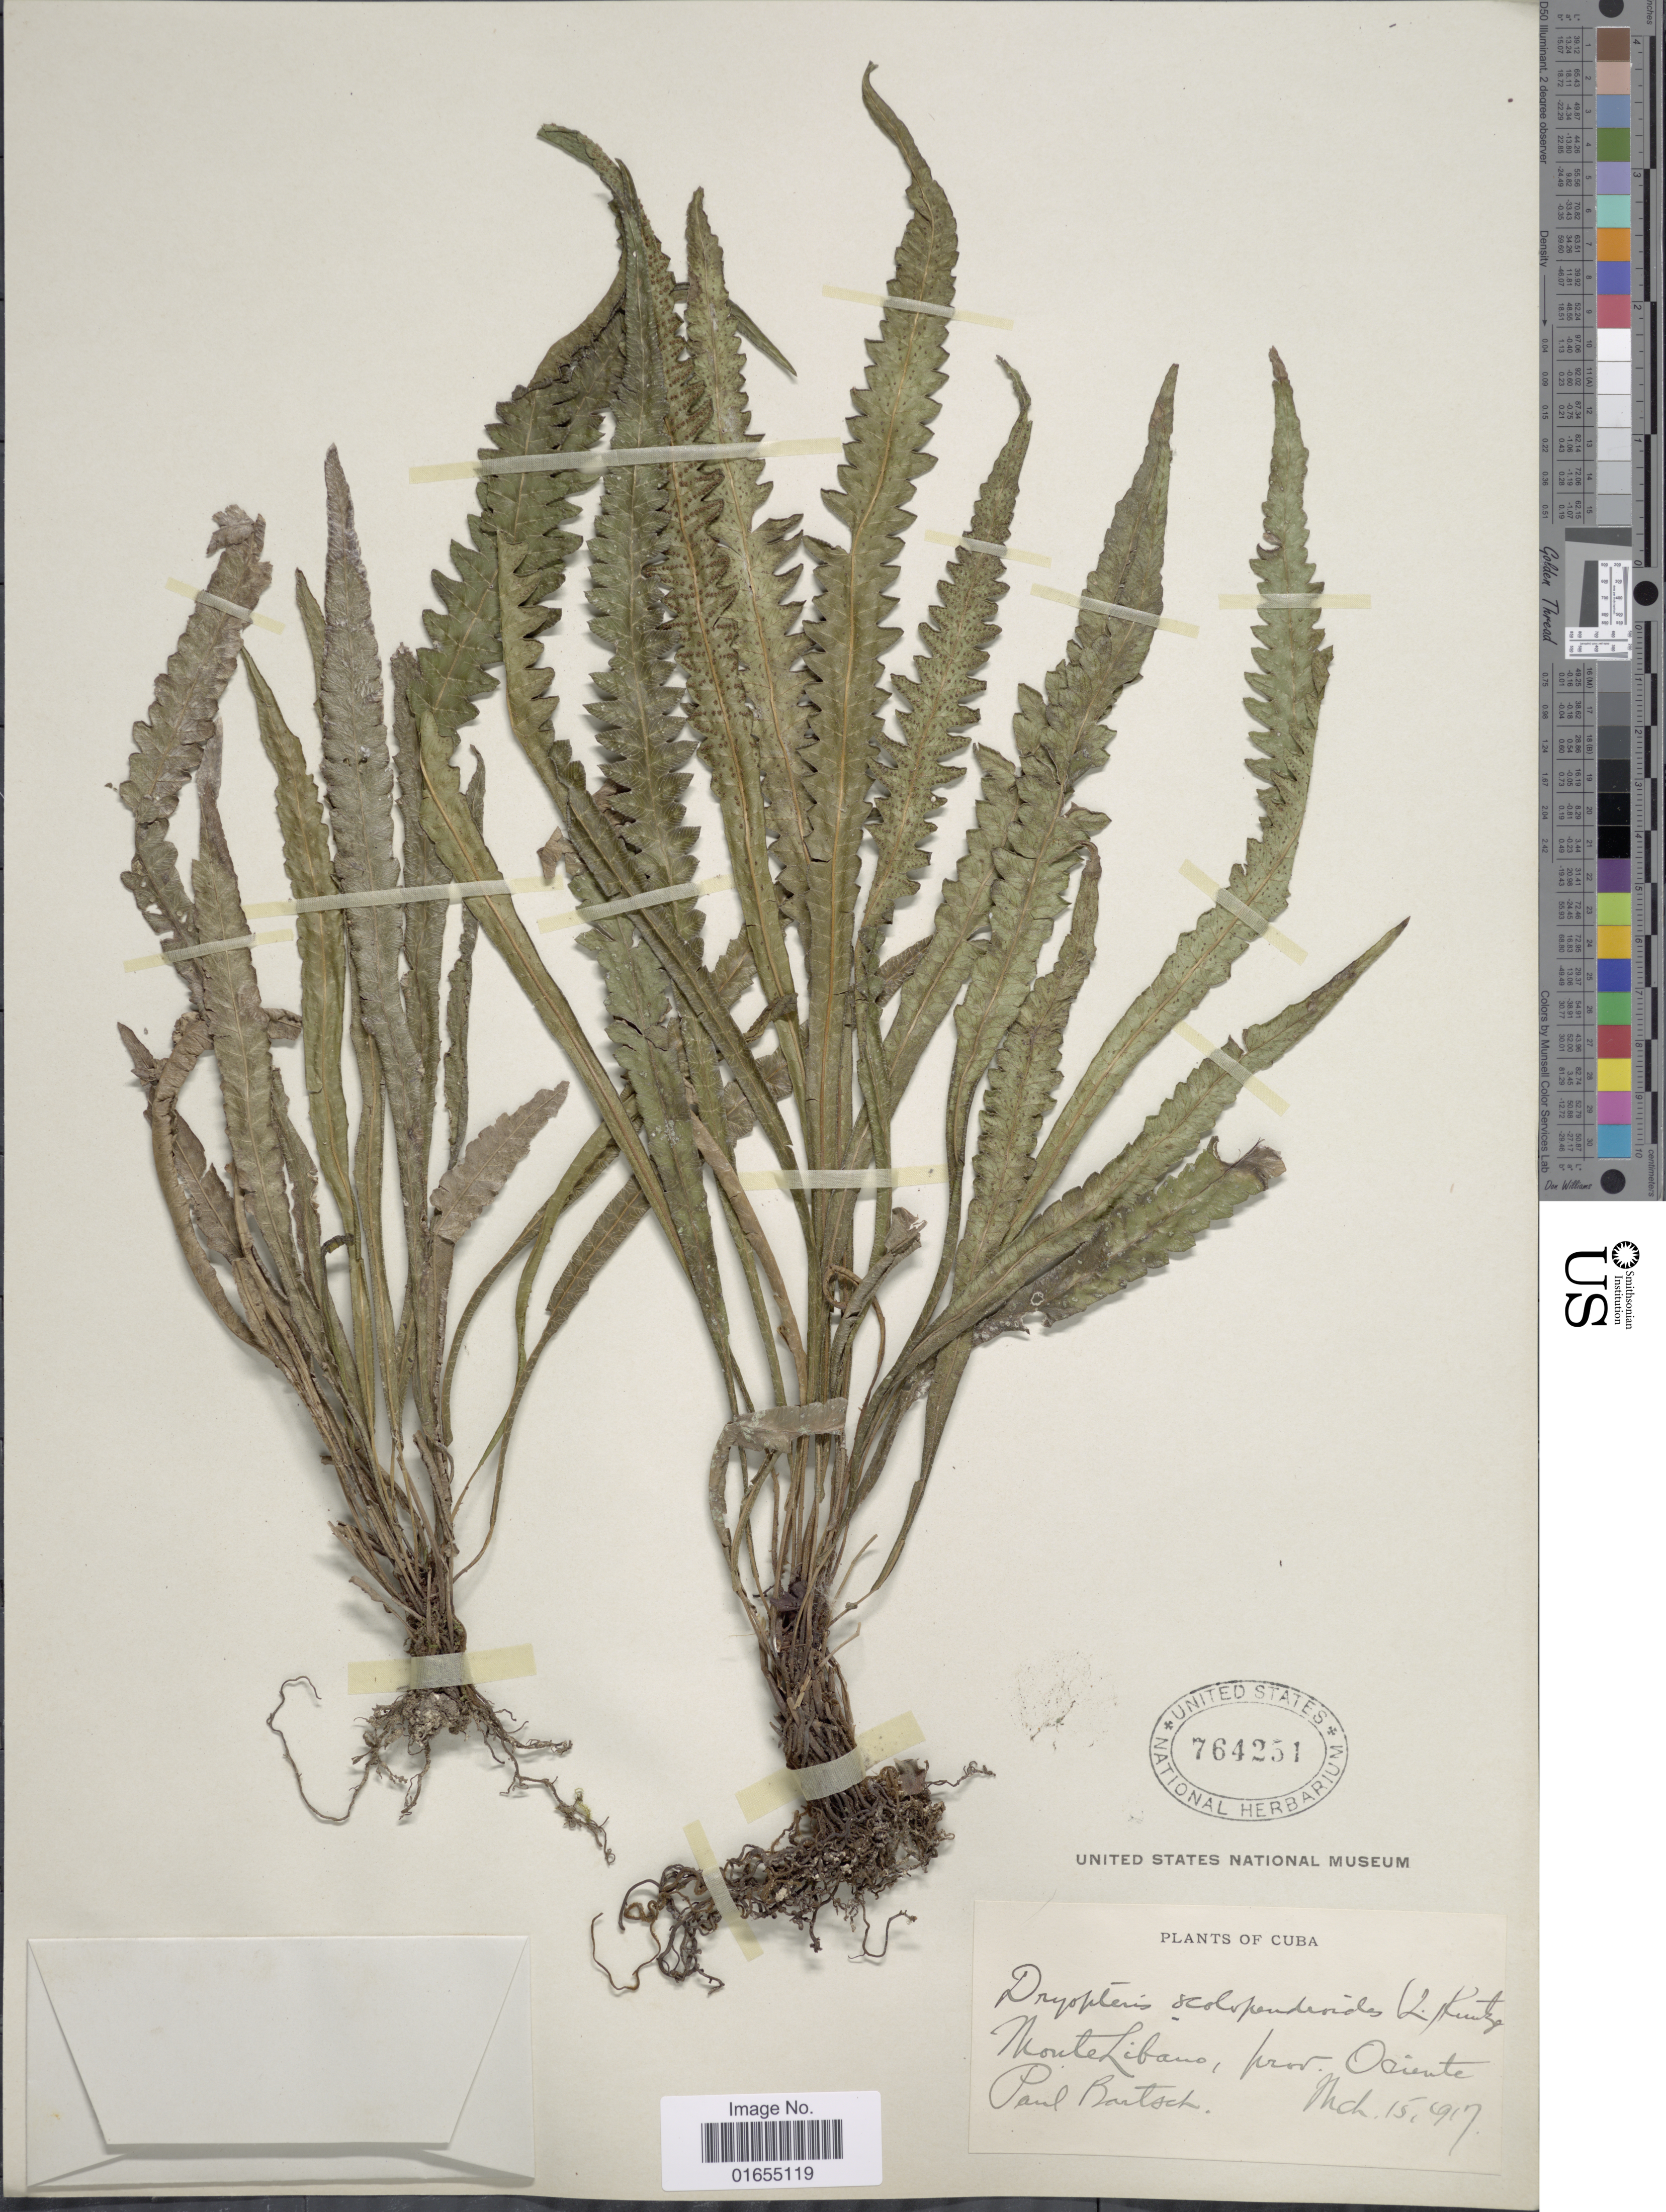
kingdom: Plantae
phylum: Tracheophyta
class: Polypodiopsida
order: Polypodiales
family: Thelypteridaceae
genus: Goniopteris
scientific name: Goniopteris scolopendrioides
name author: (L.) C. Presl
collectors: P. Bartsch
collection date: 1917-03-15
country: Cuba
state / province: Oriente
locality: Monte Libano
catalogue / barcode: US 764251